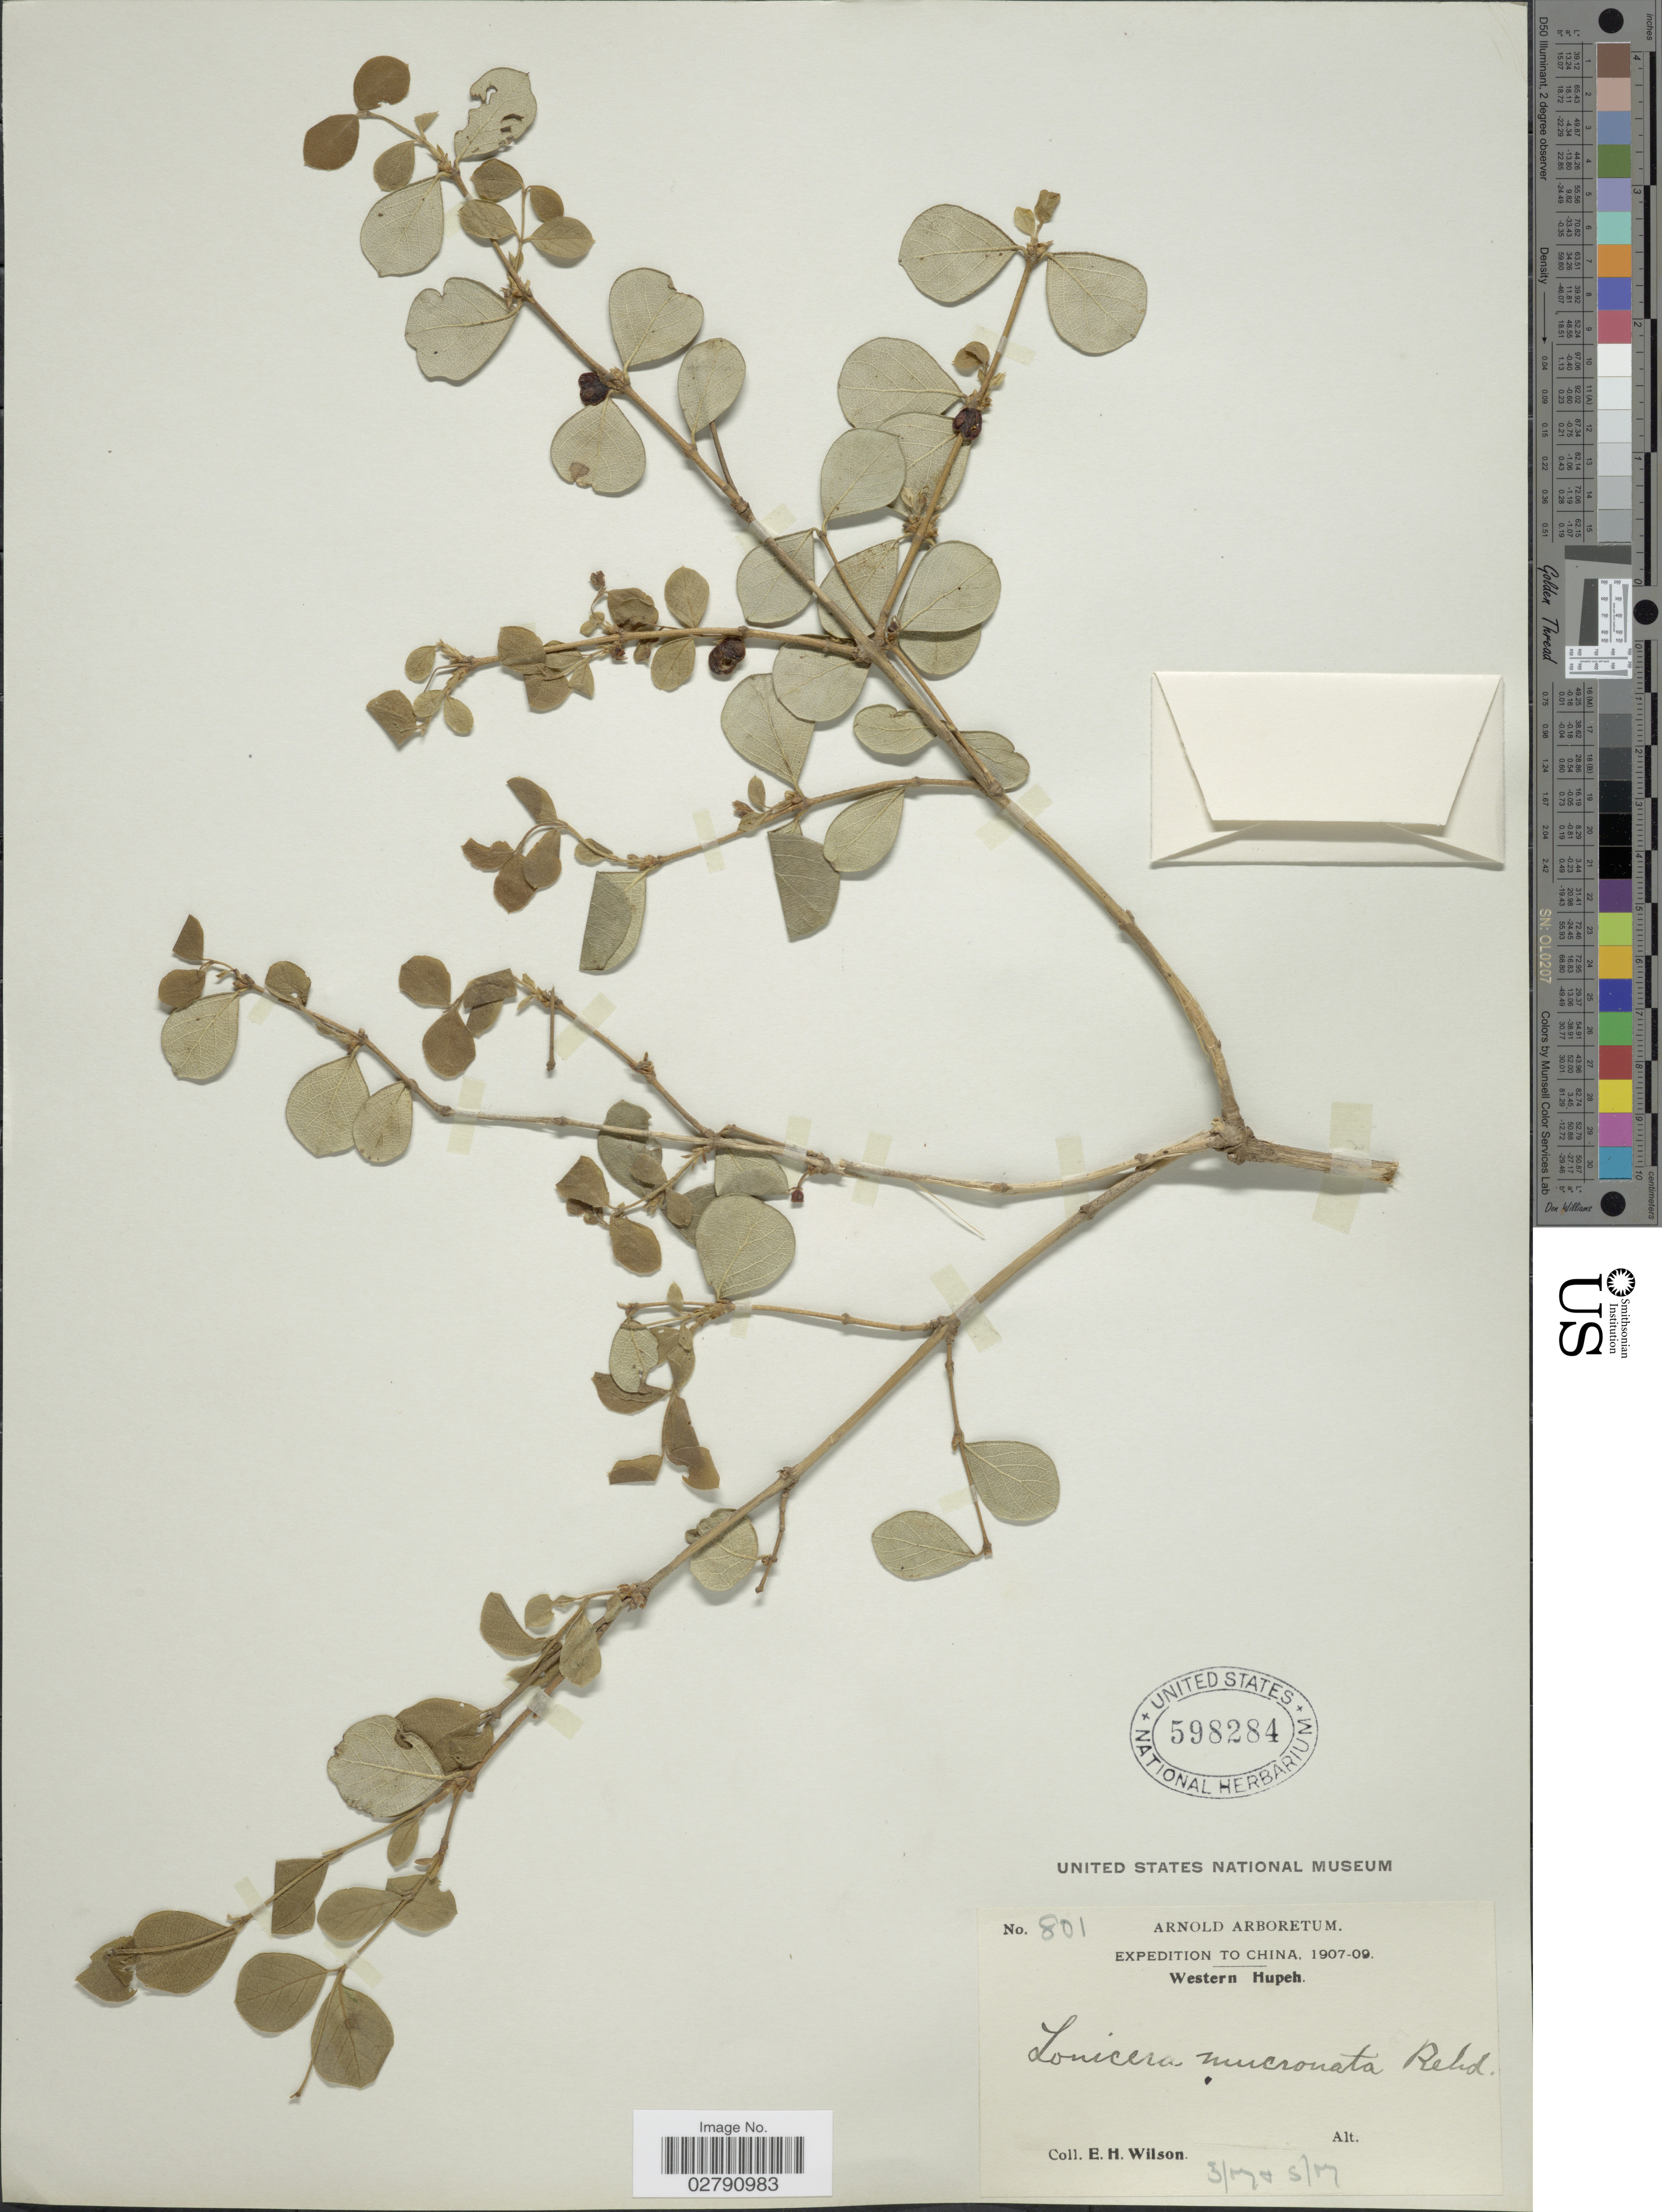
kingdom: Plantae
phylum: Tracheophyta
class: Magnoliopsida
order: Dipsacales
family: Caprifoliaceae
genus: Lonicera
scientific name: Lonicera mucronata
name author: Rehder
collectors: E. Wilson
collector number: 801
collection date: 1907-03/1907-05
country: China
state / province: Hubei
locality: Western Hupeh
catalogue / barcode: US 598284